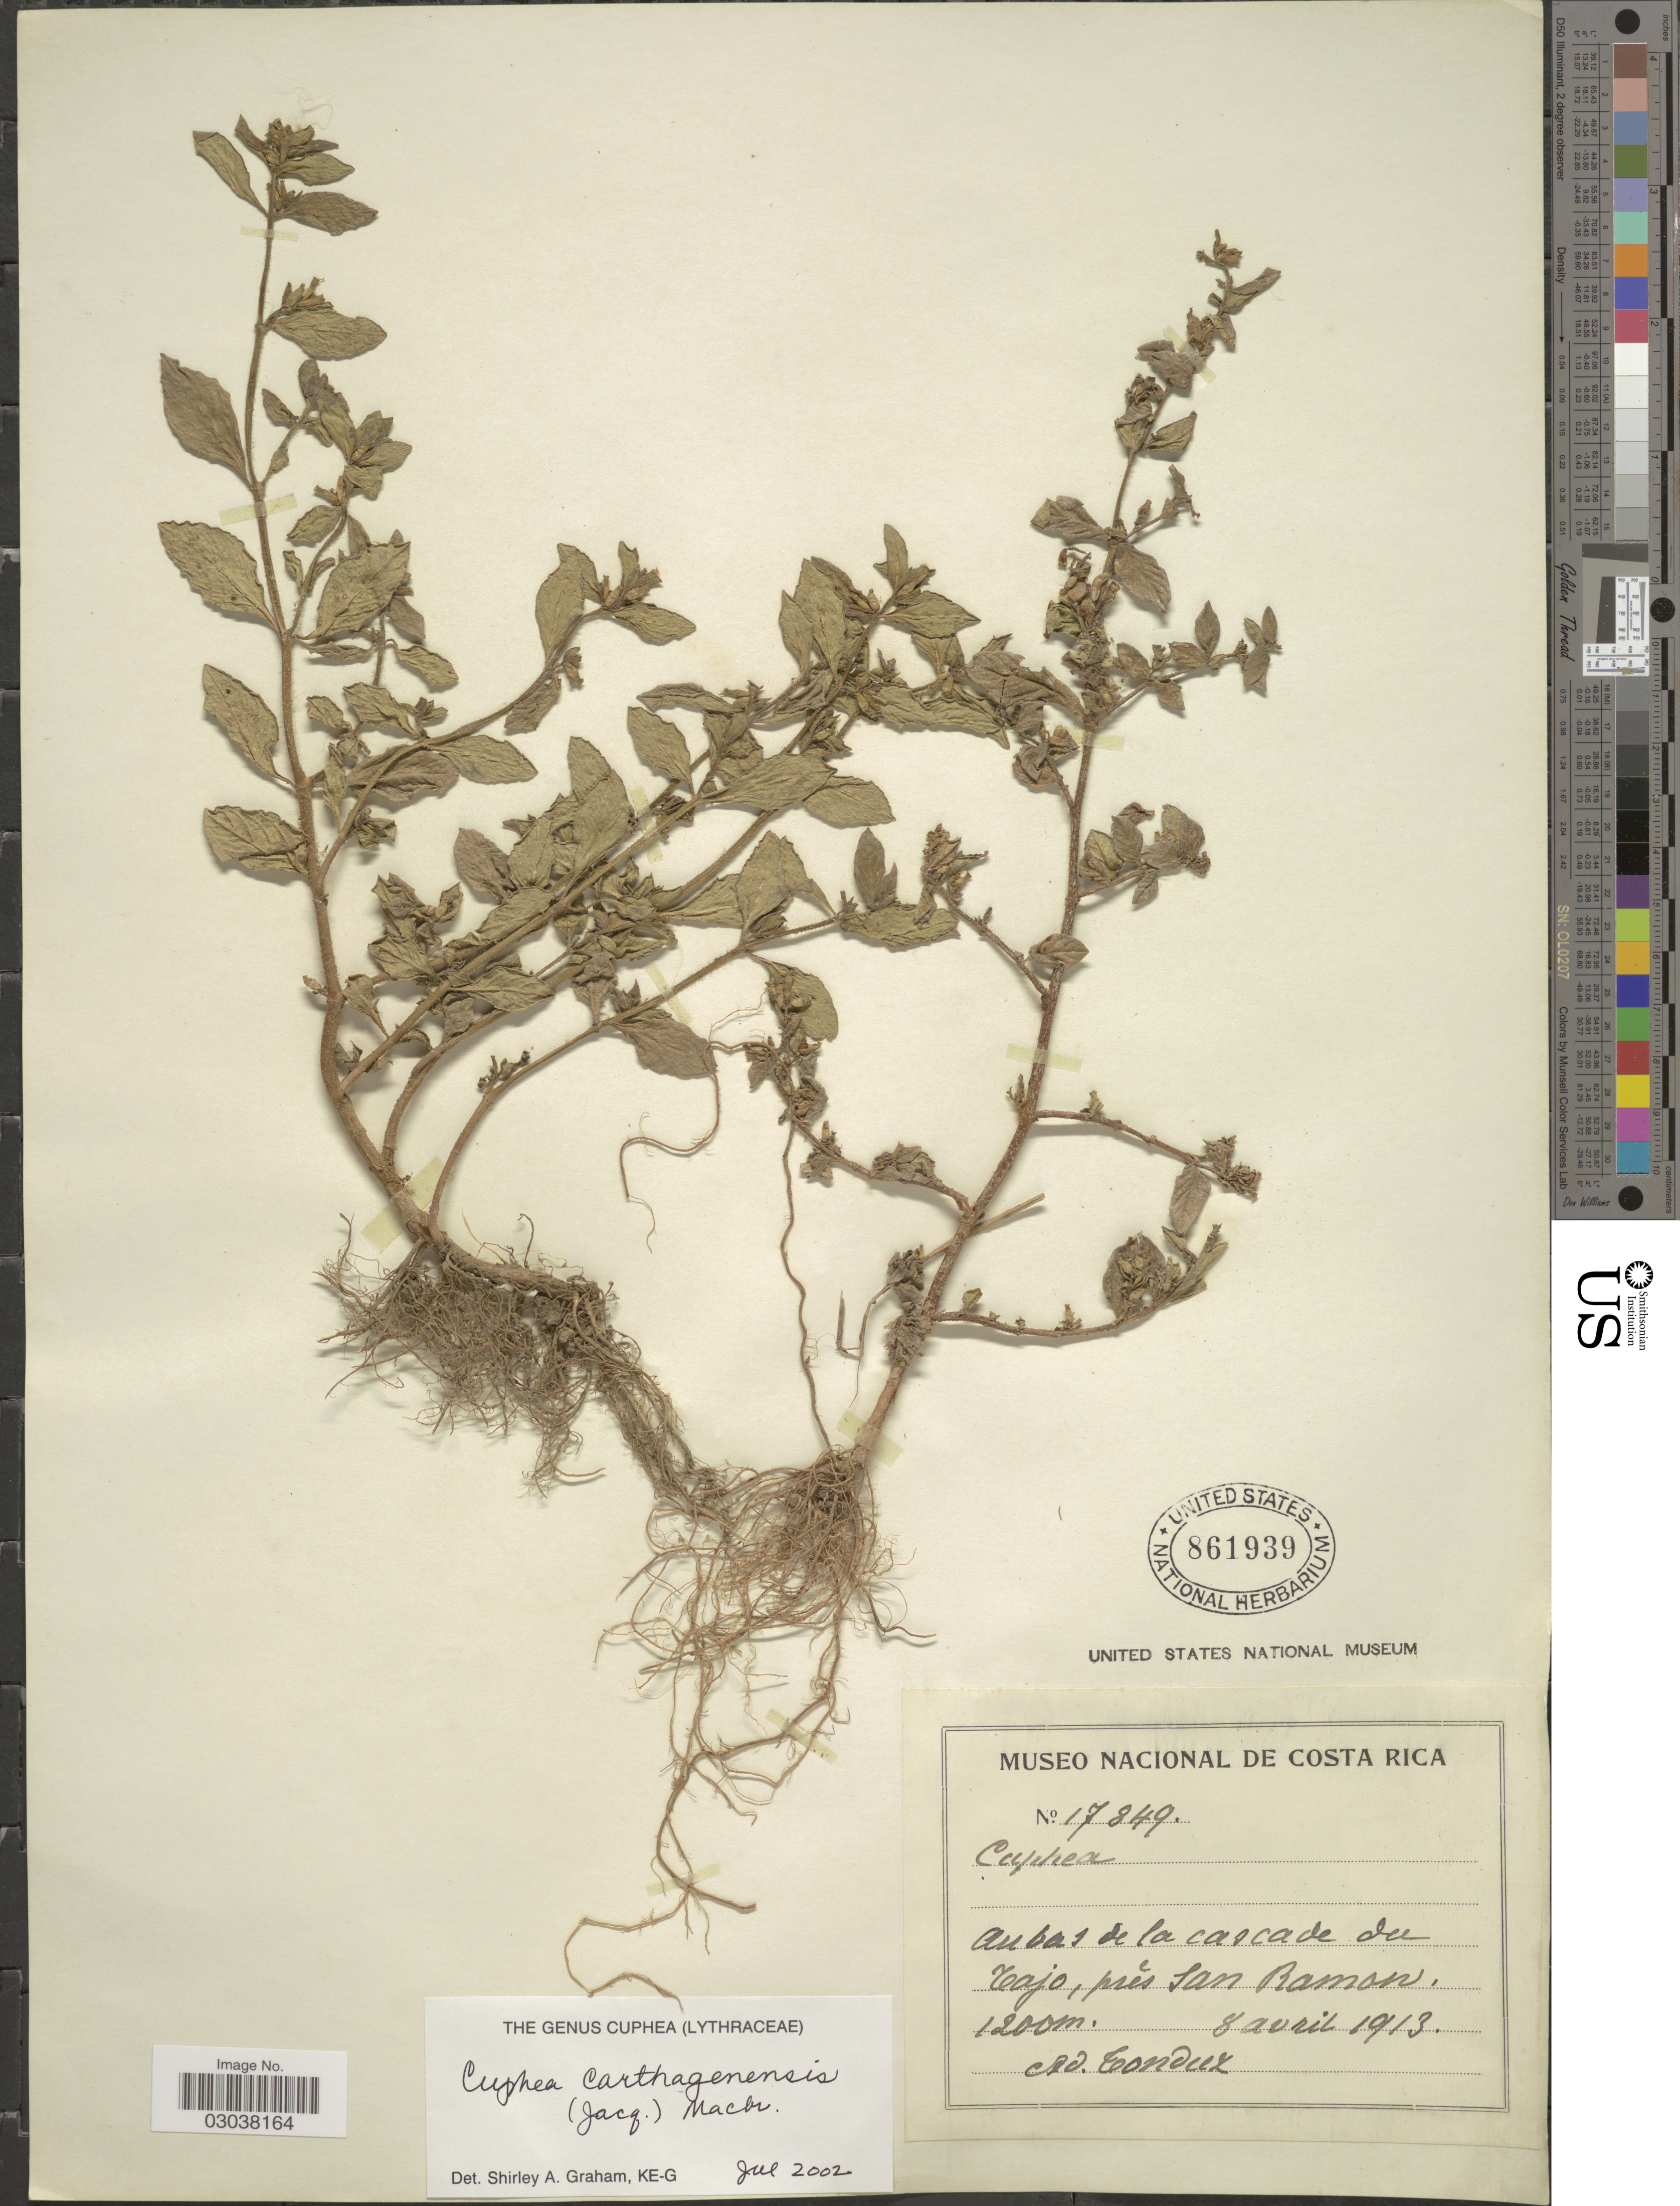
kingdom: Plantae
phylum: Tracheophyta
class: Magnoliopsida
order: Myrtales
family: Lythraceae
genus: Cuphea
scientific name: Cuphea carthagenensis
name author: (Jacq.) J.F. Macbr.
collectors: A. Tonduz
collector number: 17849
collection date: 1913-04-08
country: Costa Rica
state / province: Alajuela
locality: au bas de la cascade du Tajo, prés San Ramon.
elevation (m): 1200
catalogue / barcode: US 861939